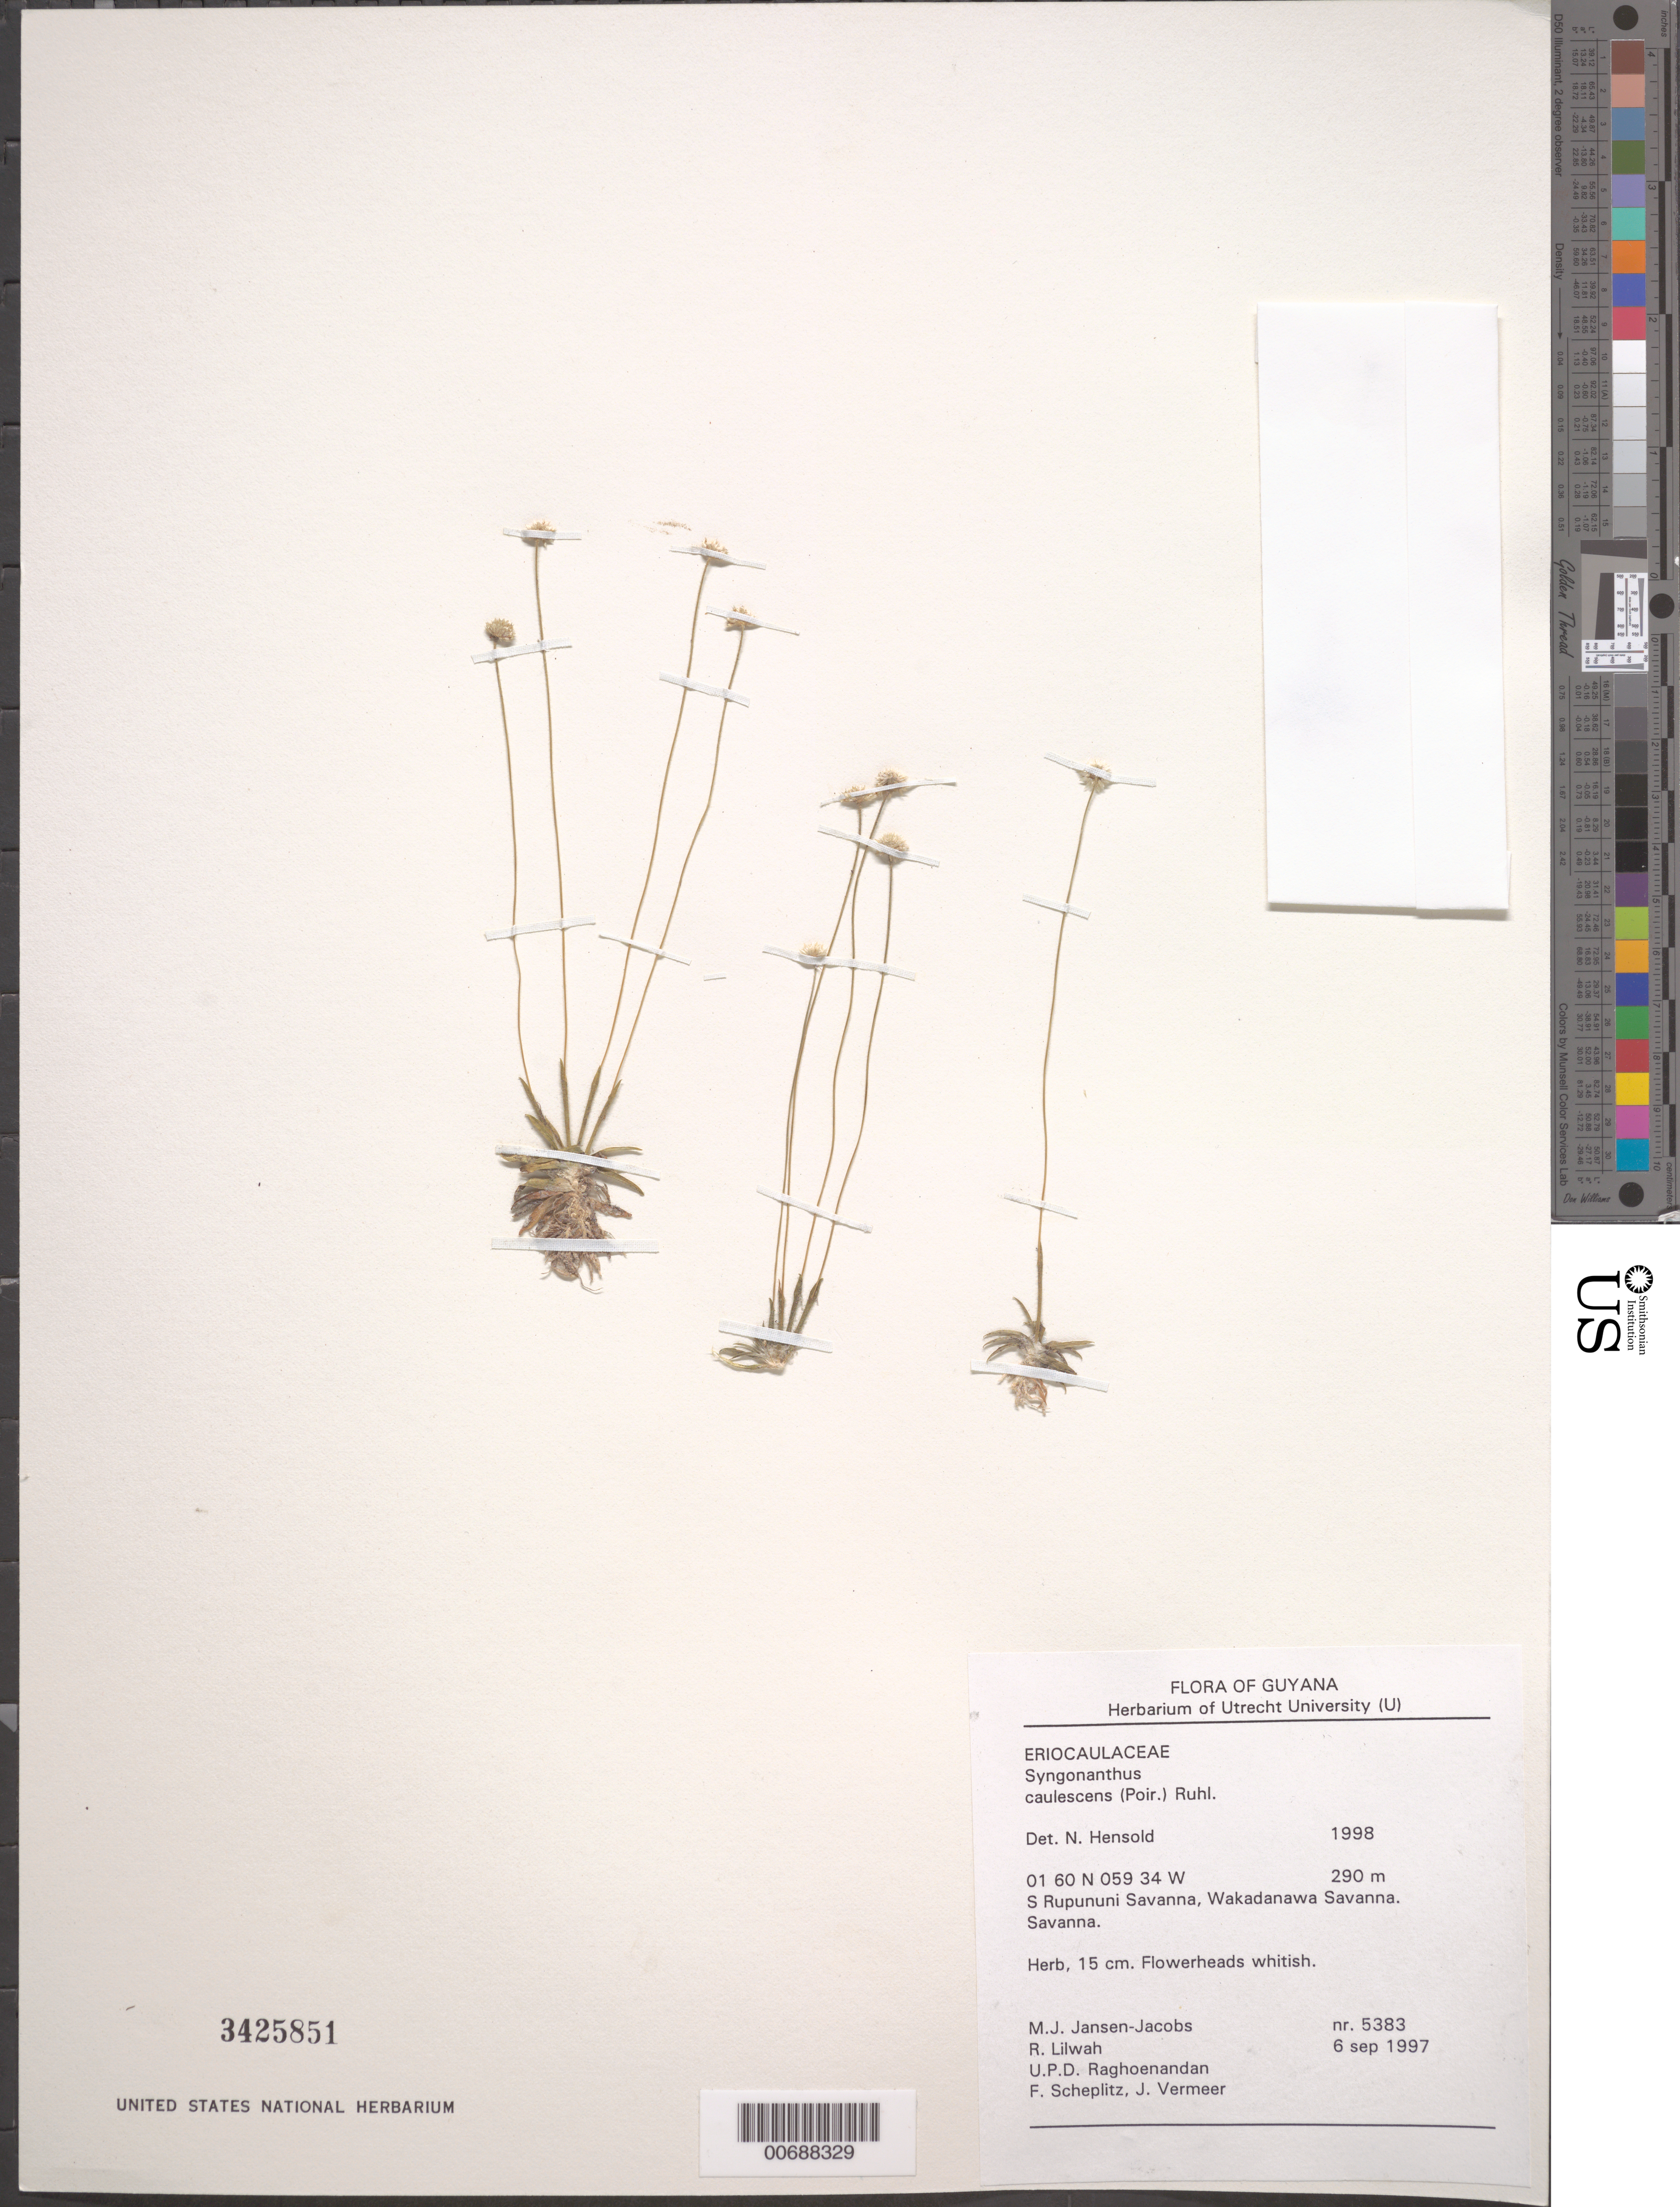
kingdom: Plantae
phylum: Tracheophyta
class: Liliopsida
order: Poales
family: Eriocaulaceae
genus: Syngonanthus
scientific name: Syngonanthus caulescens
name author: (Poir.) Ruhland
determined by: Hensold, N.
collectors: M. J. Jansen-Jacobs, R. Lilwah, U. Raghoenandan, F. Scheplitz & J. Vermeer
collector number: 5383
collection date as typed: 6-Sep-97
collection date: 1997-09-06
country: Guyana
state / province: U. Takutu-U. Essequibo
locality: S. Rupununi savanna, Wakadanawa Savanna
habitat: Savanna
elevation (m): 290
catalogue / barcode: US 3425851